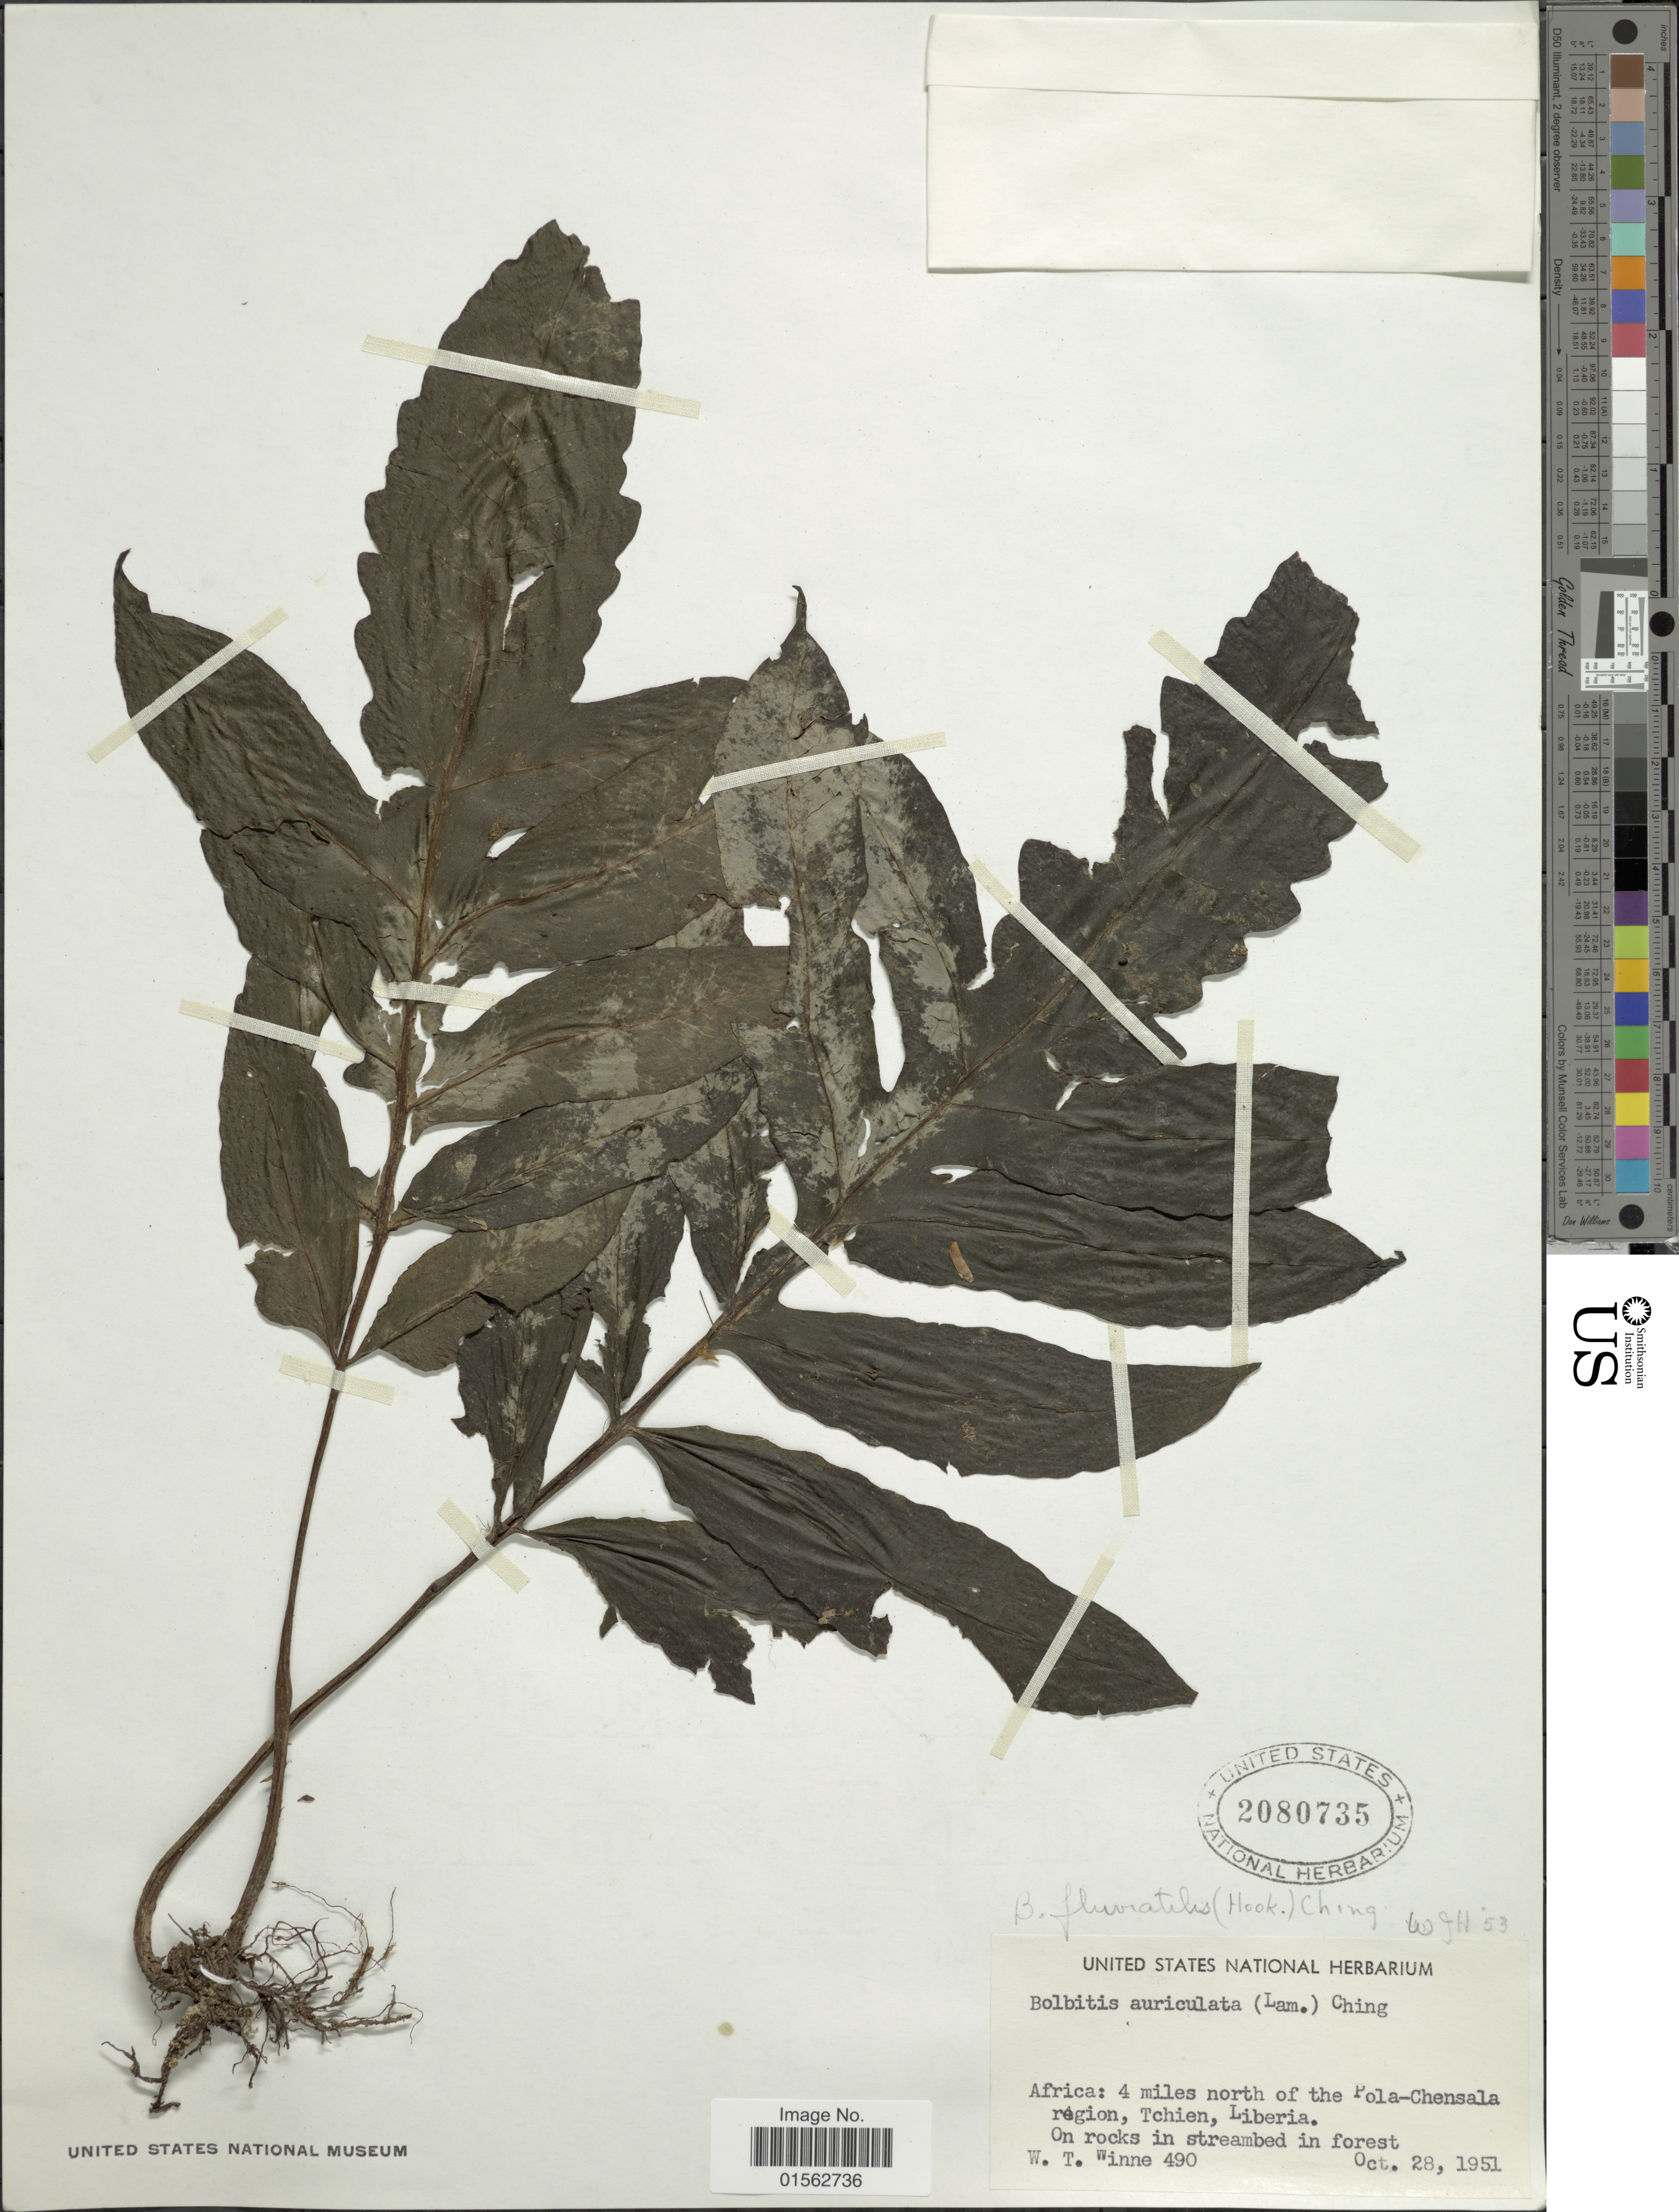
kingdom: Plantae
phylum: Tracheophyta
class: Polypodiopsida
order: Polypodiales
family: Dryopteridaceae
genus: Bolbitis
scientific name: Bolbitis fluviatilis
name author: (Hook.) Ching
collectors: W. Winne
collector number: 490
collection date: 1951-10-28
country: Liberia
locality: Africa: 4 miles north of the Pola-Chensala region, Tchien, on rocks in streambed in forest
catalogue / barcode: US 2080735